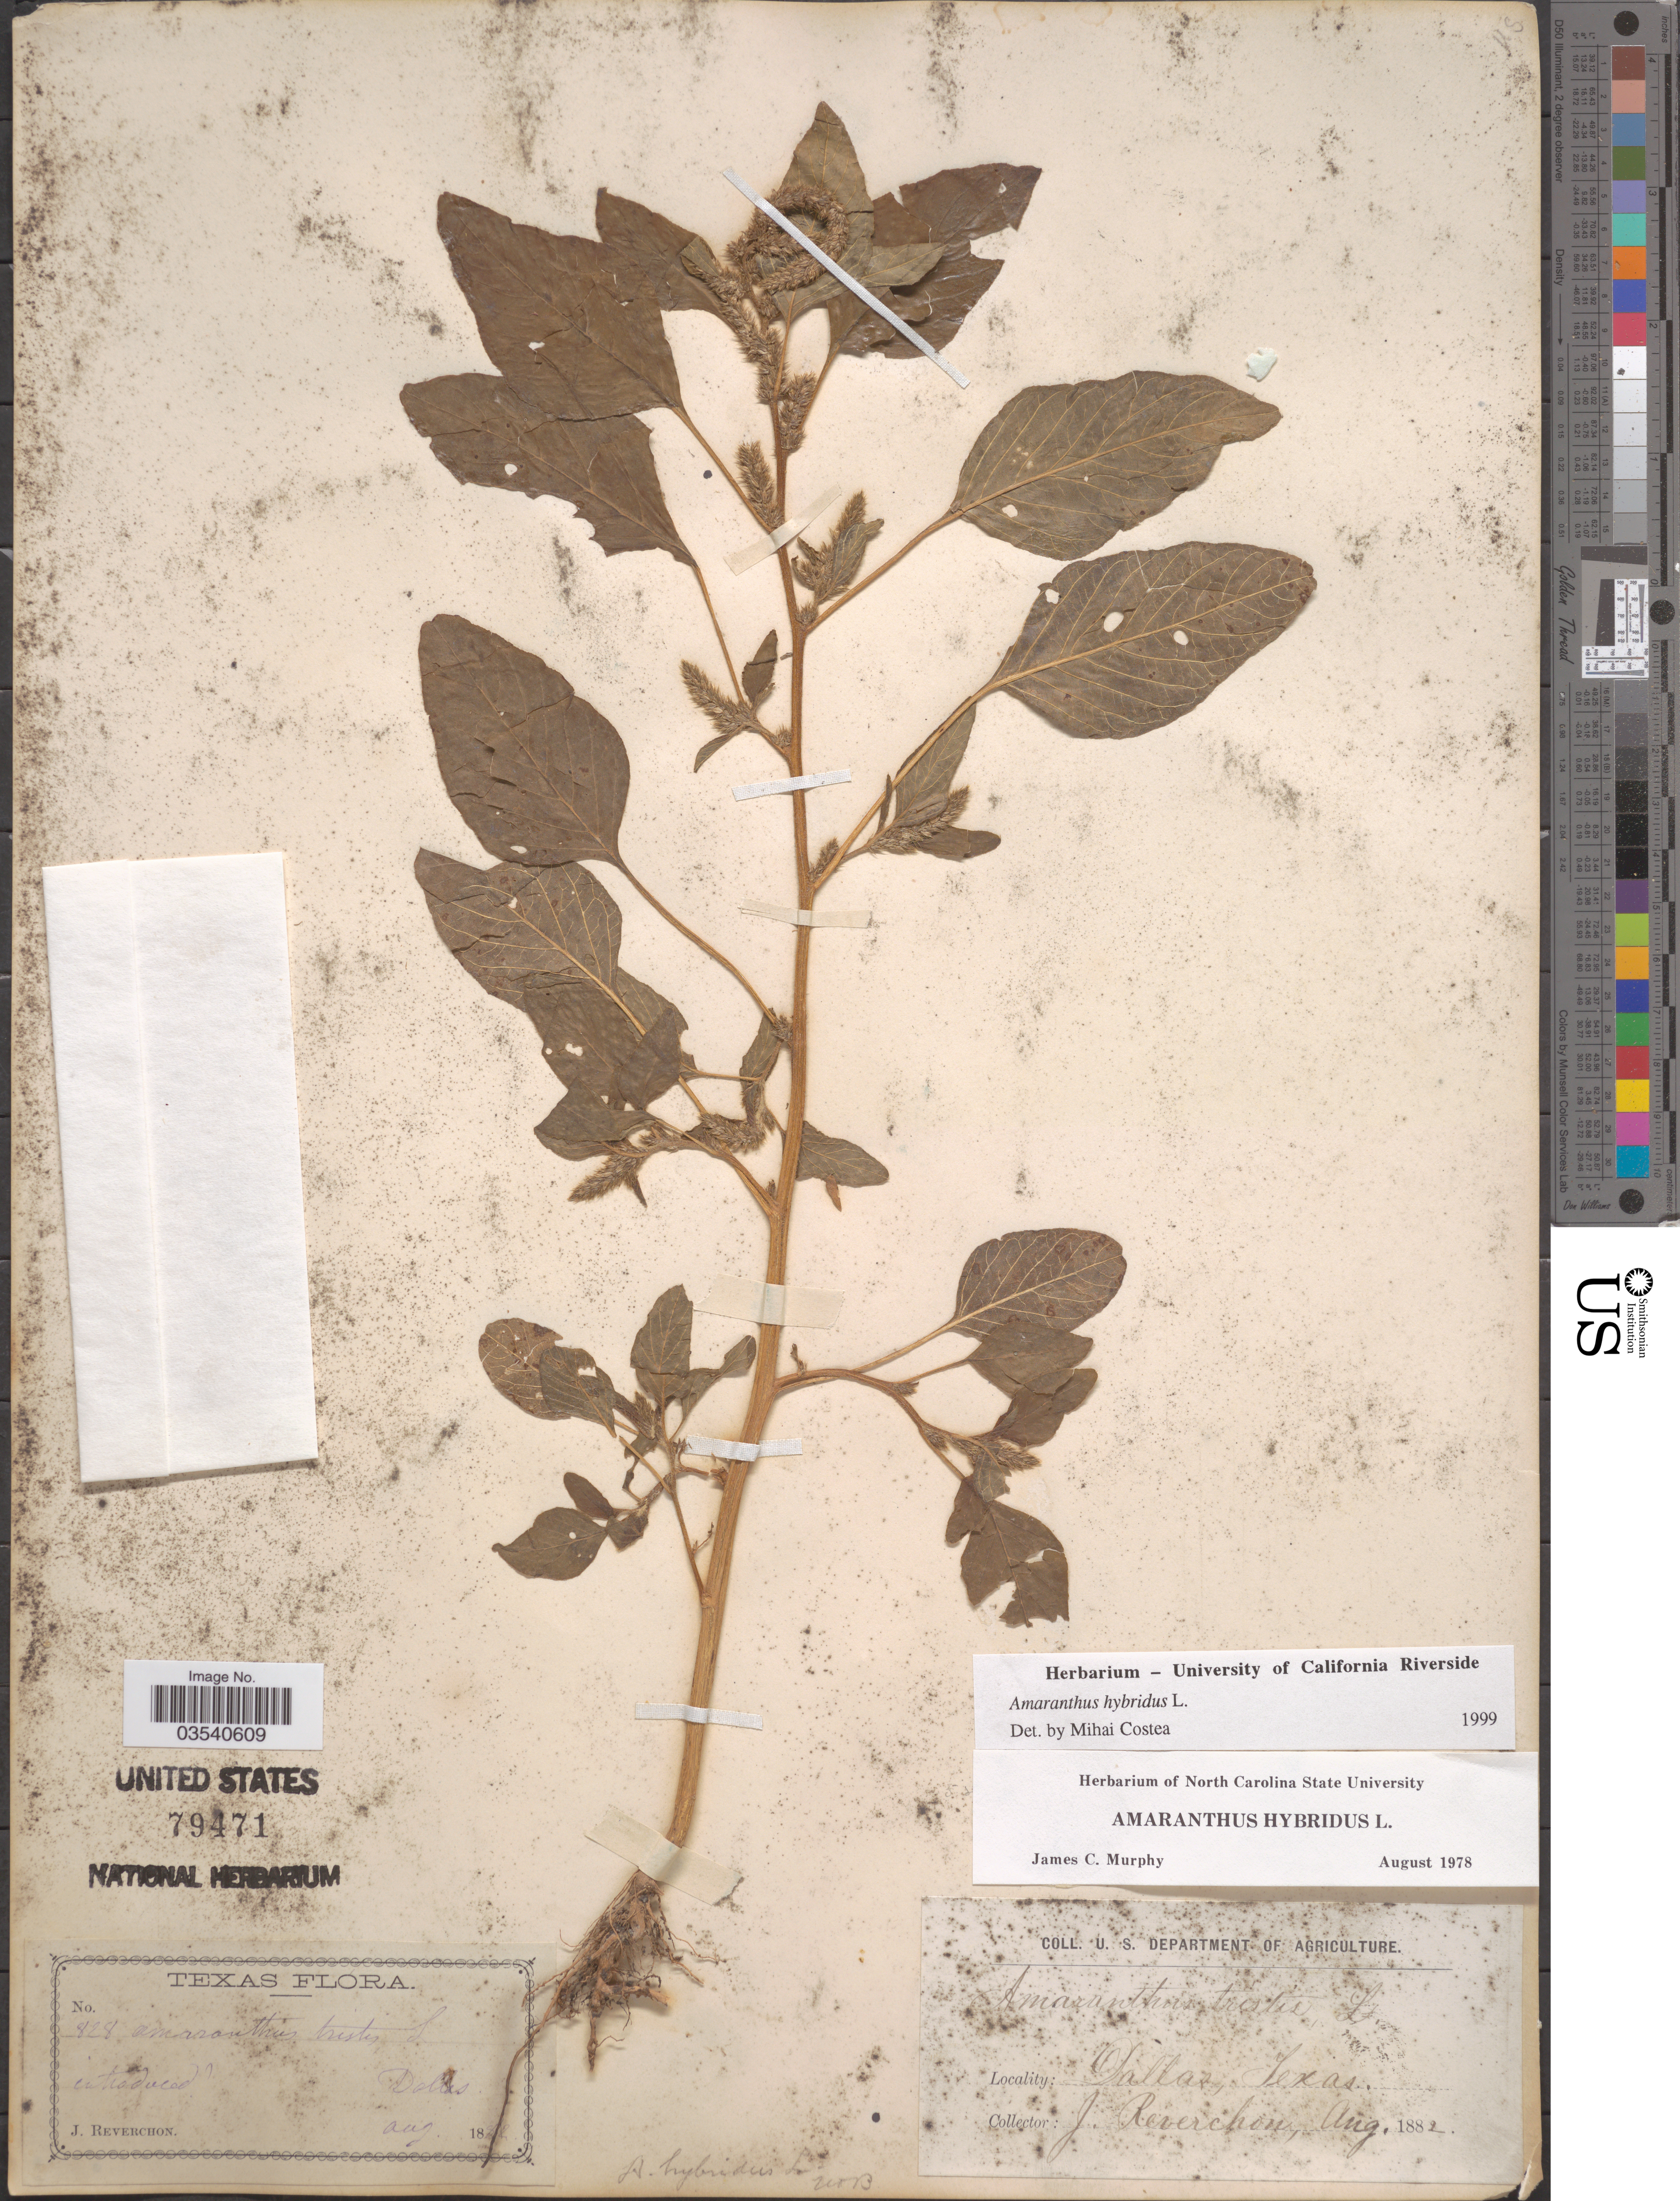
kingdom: Plantae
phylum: Tracheophyta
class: Magnoliopsida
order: Caryophyllales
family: Amaranthaceae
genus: Amaranthus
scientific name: Amaranthus hybridus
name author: L.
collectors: J. Reverchon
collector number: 828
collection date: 1882-08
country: United States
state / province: Texas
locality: Dallas.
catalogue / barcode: US 79471